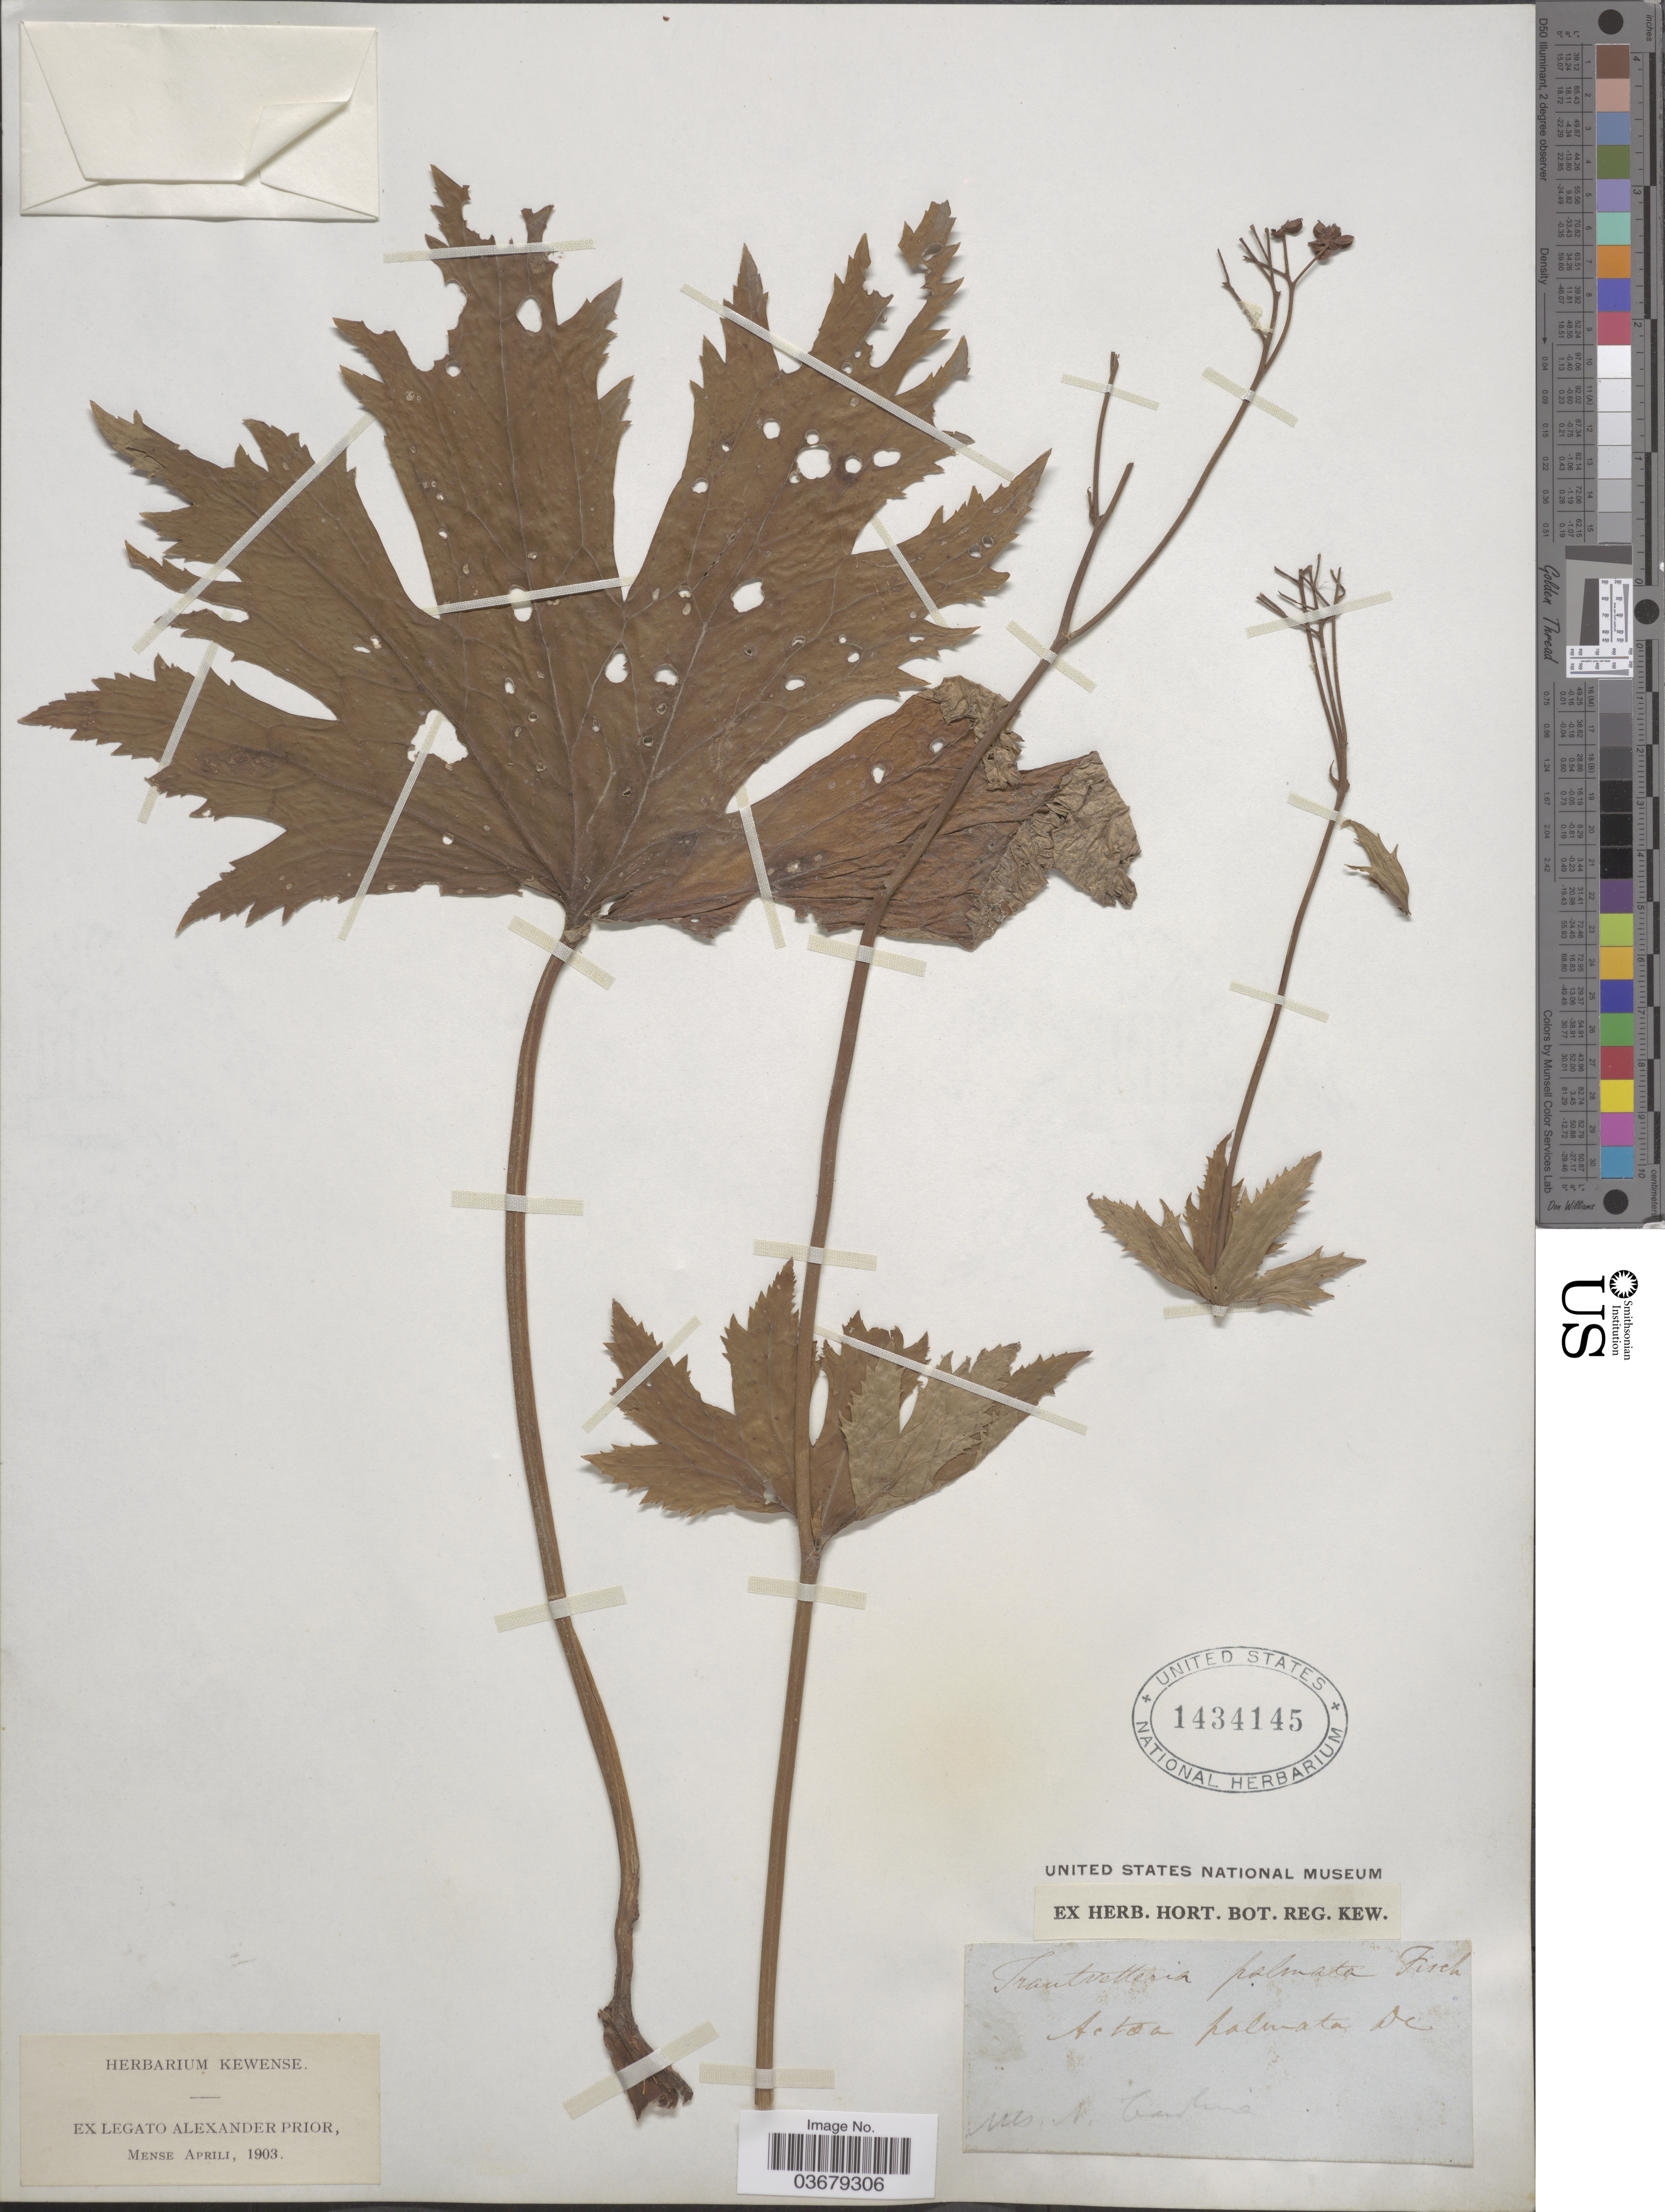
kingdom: Plantae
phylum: Tracheophyta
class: Magnoliopsida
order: Ranunculales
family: Ranunculaceae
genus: Trautvetteria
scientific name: Trautvetteria caroliniensis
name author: (Walter) Vail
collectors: ex herb. Hort. Reg. Kew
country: United States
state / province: North Carolina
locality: Mts. N. Carolina.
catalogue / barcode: US 1434145